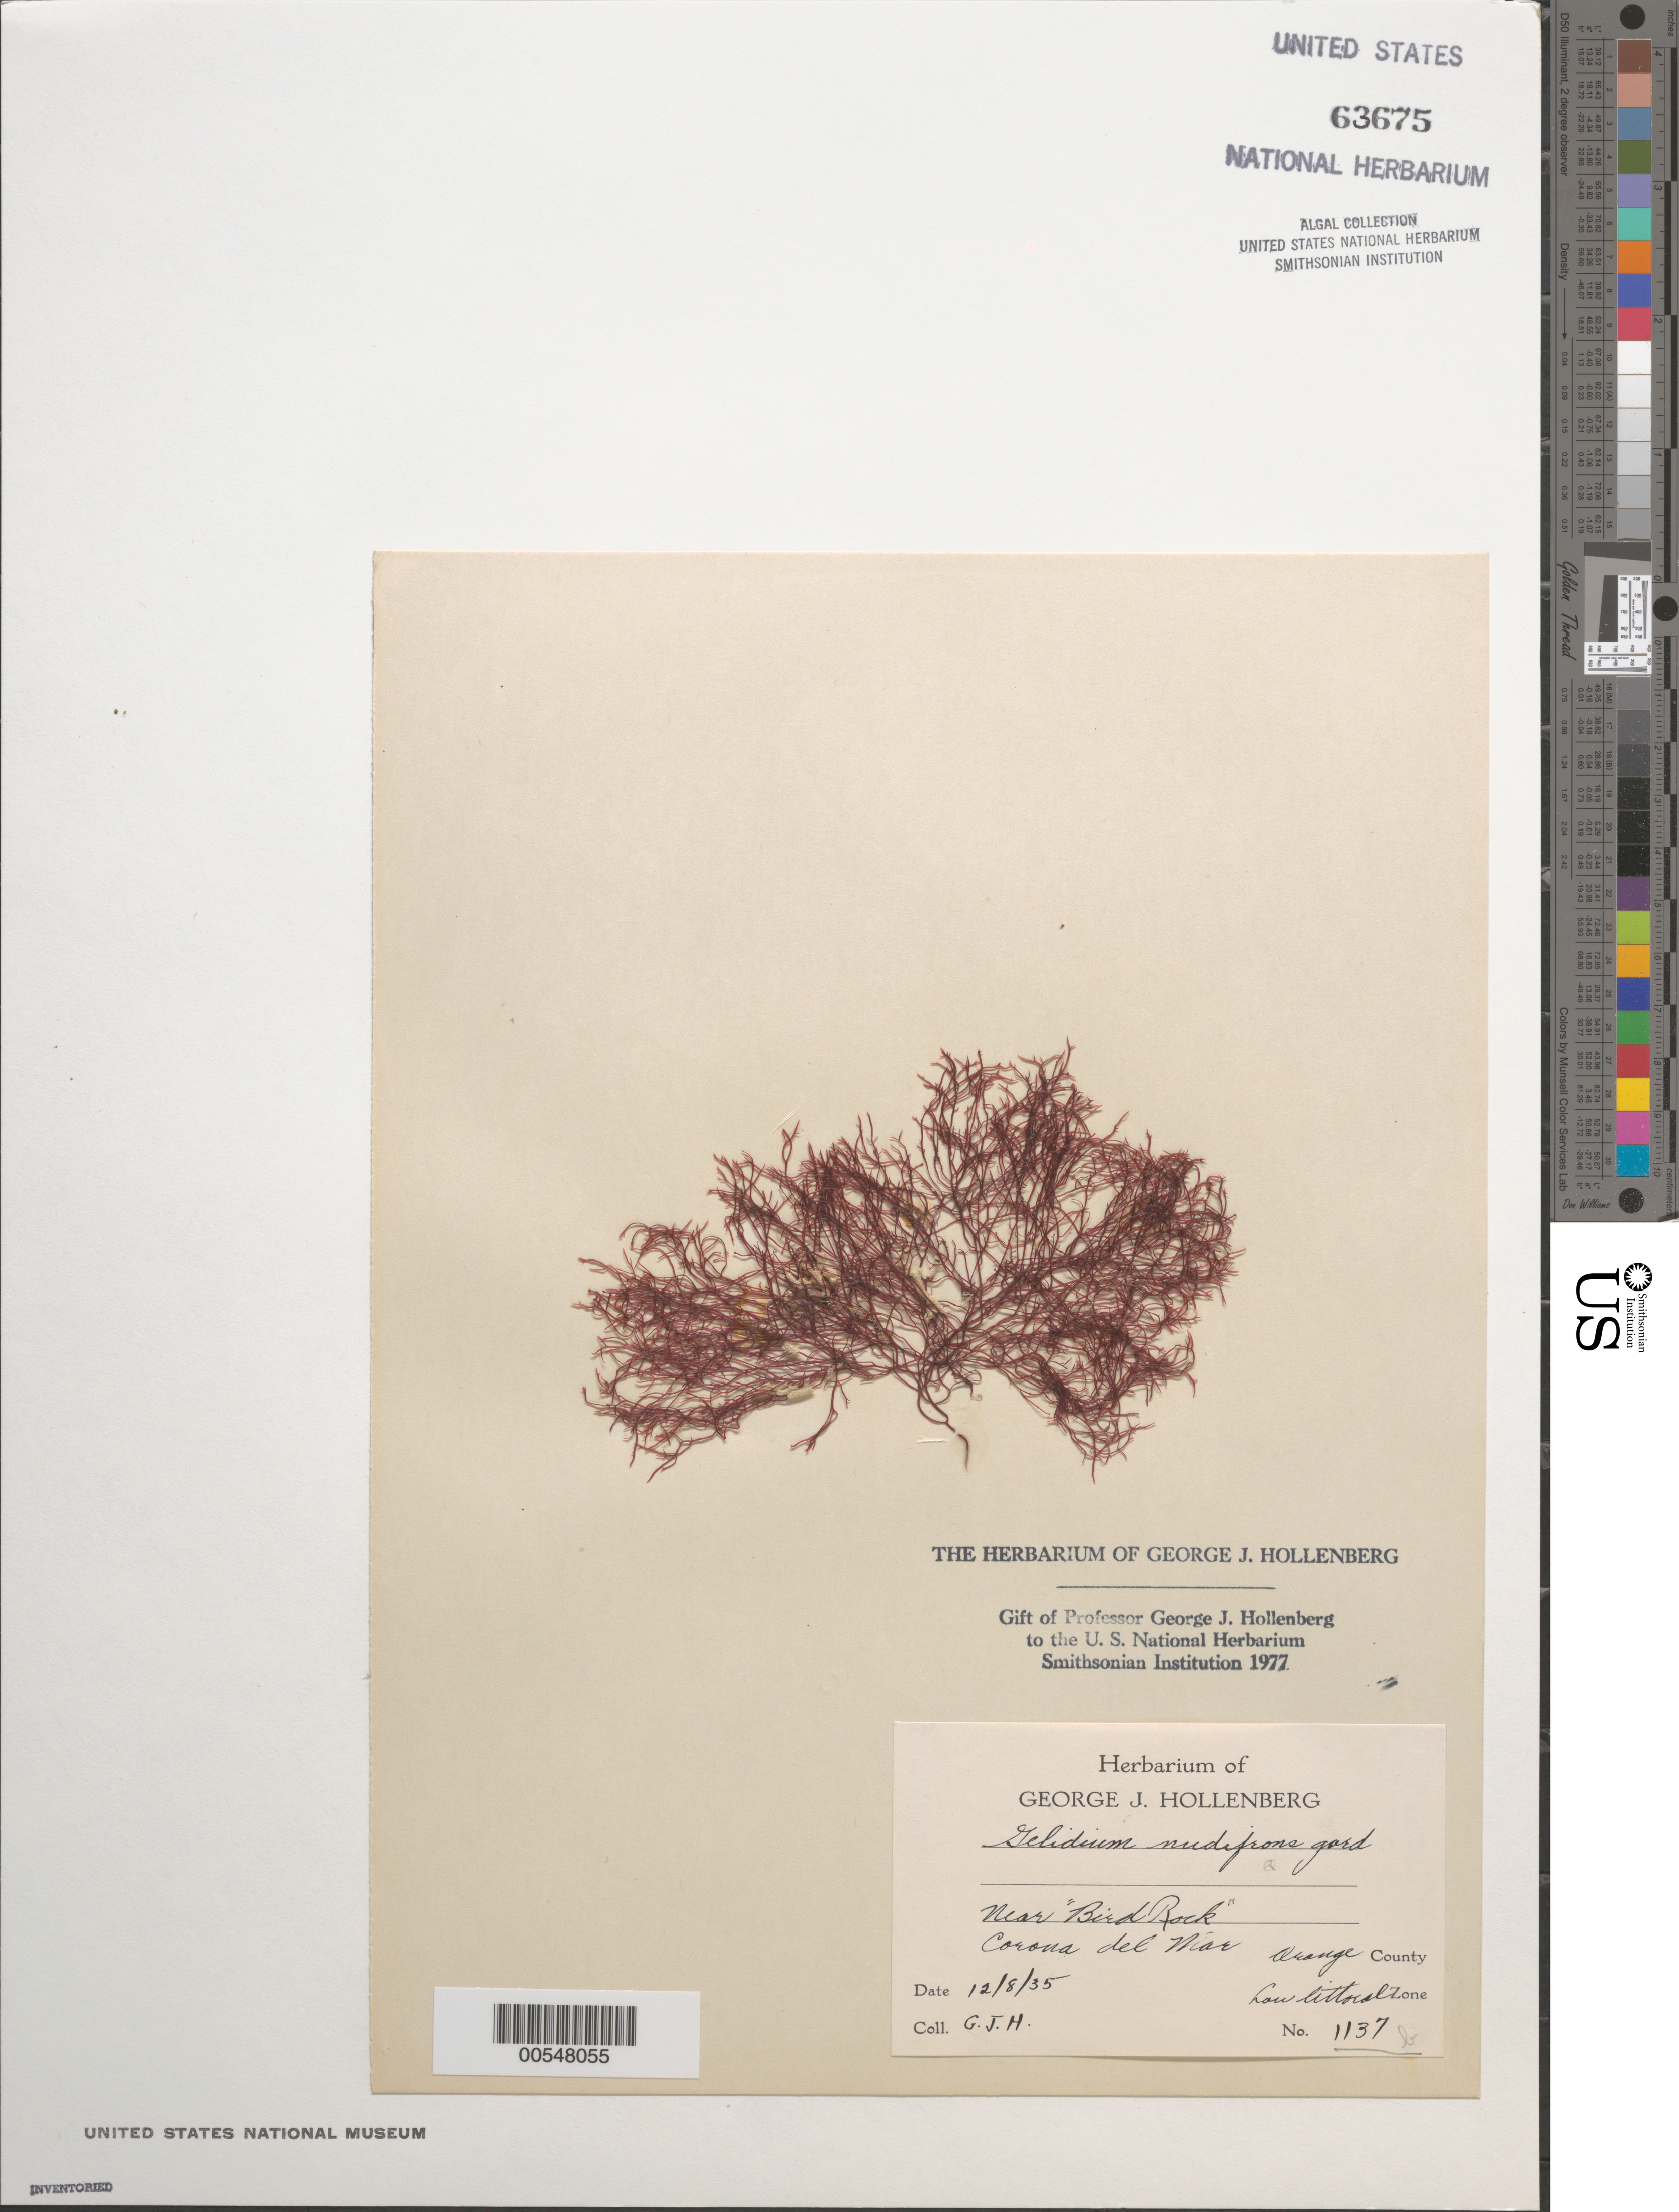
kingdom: Plantae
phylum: Rhodophyta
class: Florideophyceae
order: Gelidiales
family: Gelidiaceae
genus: Gelidium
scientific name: Gelidium nudifrons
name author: N.L. Gardner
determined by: Hollenberg, George J.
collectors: G. Hollenberg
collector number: GJH 1137b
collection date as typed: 08 Dec 1935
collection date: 1935-12-08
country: United States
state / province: California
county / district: Orange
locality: Corona del Mar, near Bird Rock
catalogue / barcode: US 63675